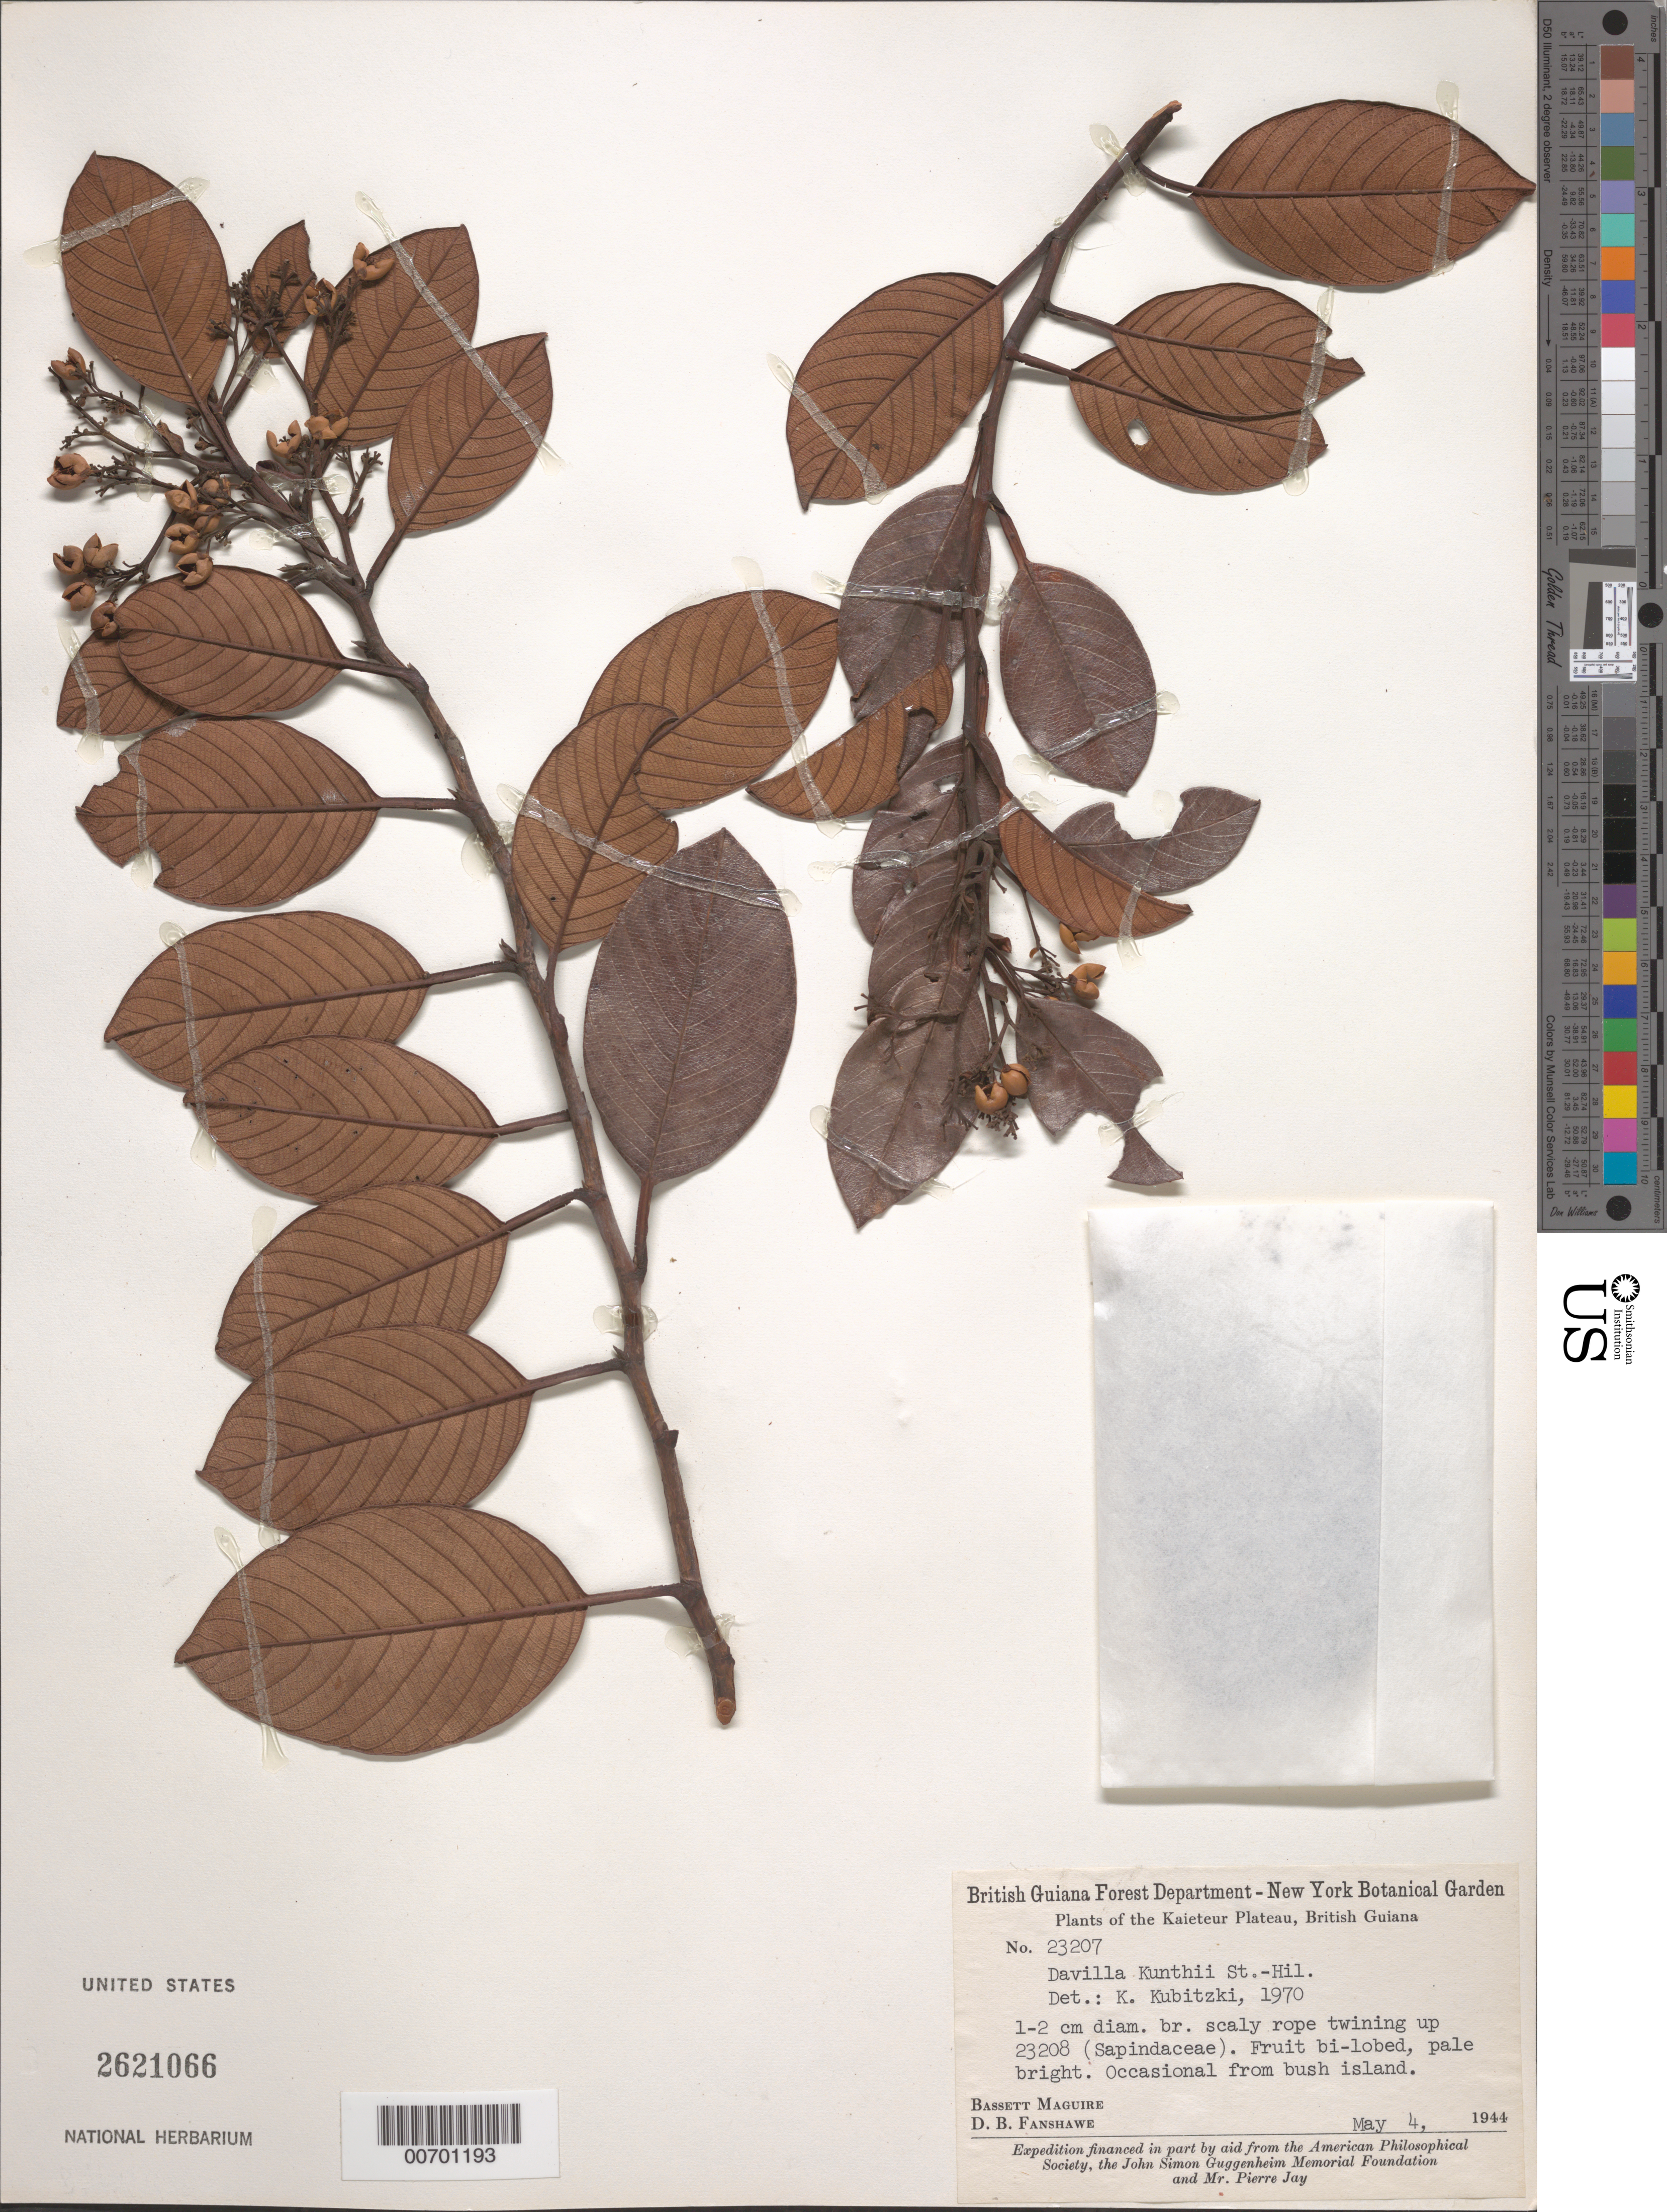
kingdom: Plantae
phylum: Tracheophyta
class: Magnoliopsida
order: Dilleniales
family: Dilleniaceae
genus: Davilla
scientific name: Davilla kunthii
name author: A. St.-Hil.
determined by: Kubitzki, Klaus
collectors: B. Maguire & D. B. Fanshawe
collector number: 23207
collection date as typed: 4-May-44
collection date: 1944-05-04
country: Guyana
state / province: Potaro-Siparuni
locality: Kaieteur Plateau, Kaieteur Savannas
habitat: Bush island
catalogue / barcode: US 2621066